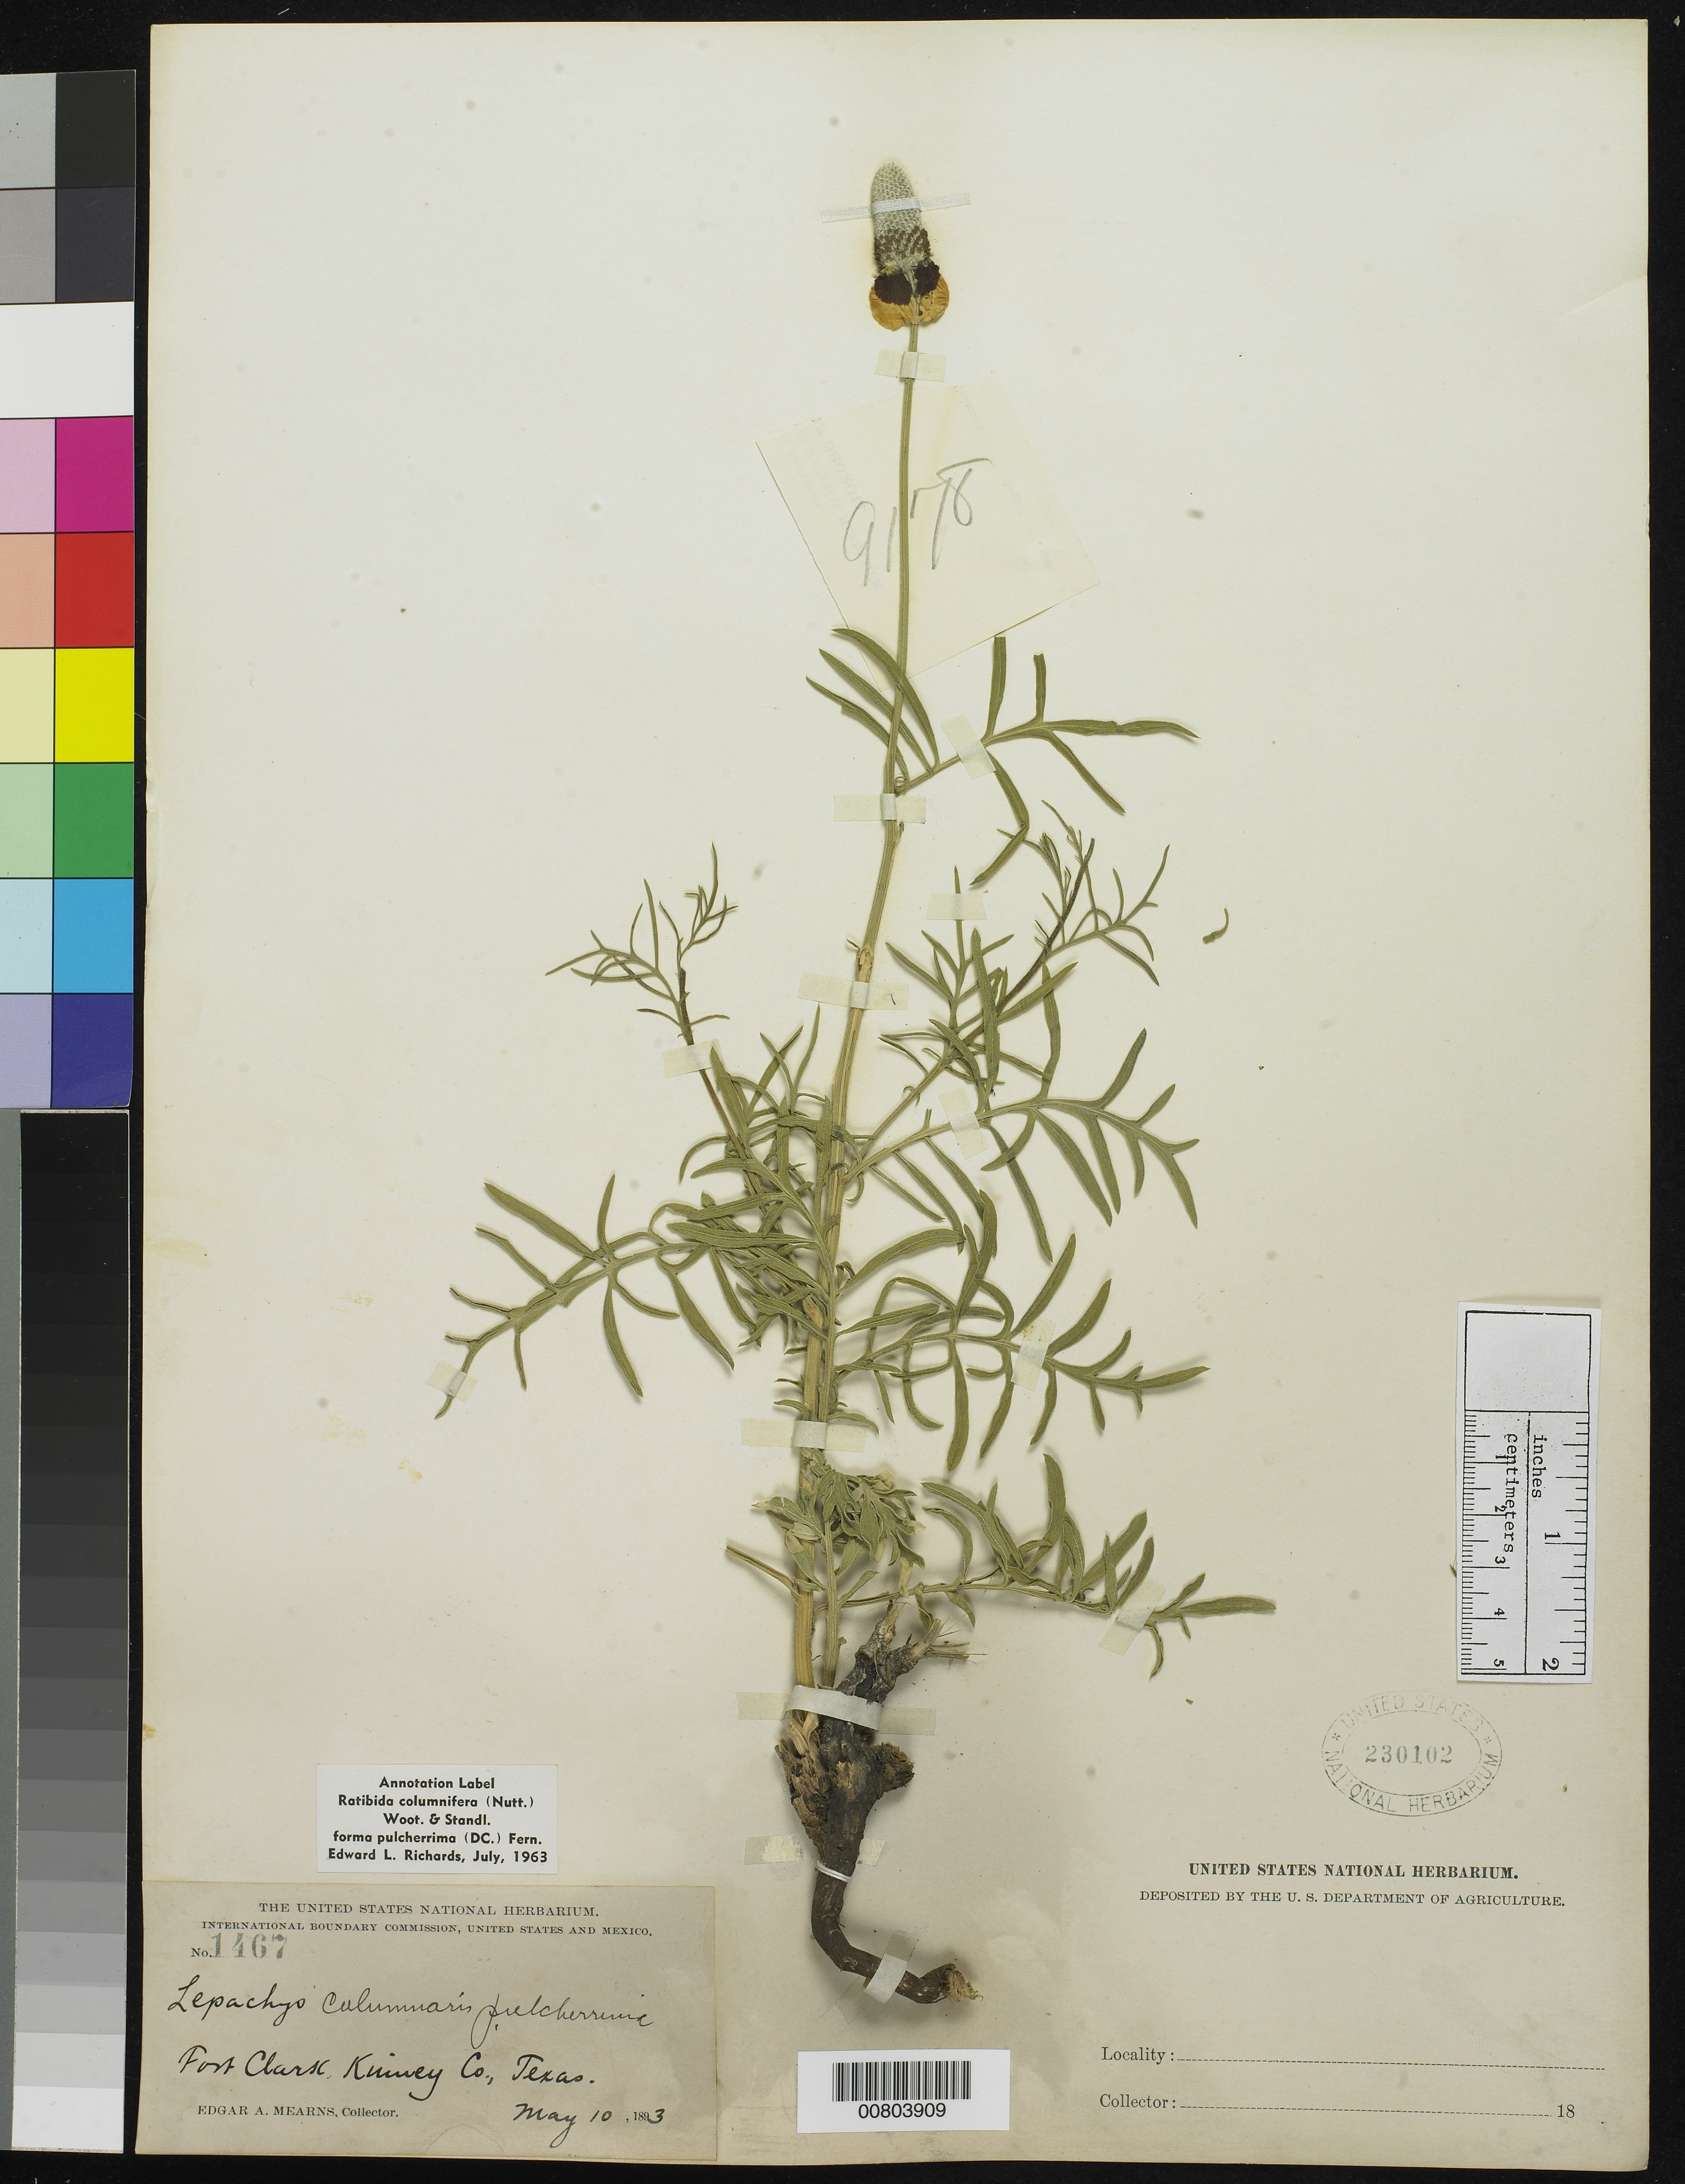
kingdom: Plantae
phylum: Tracheophyta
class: Magnoliopsida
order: Asterales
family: Asteraceae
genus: Ratibida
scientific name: Ratibida columnaris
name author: (Pursh) D. Don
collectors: E. A. Mearns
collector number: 1467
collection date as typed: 10 May 1893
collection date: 1893-05-10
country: United States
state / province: Texas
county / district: Kinney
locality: Fort Clark, Kinney County, Texas.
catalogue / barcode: US 230102